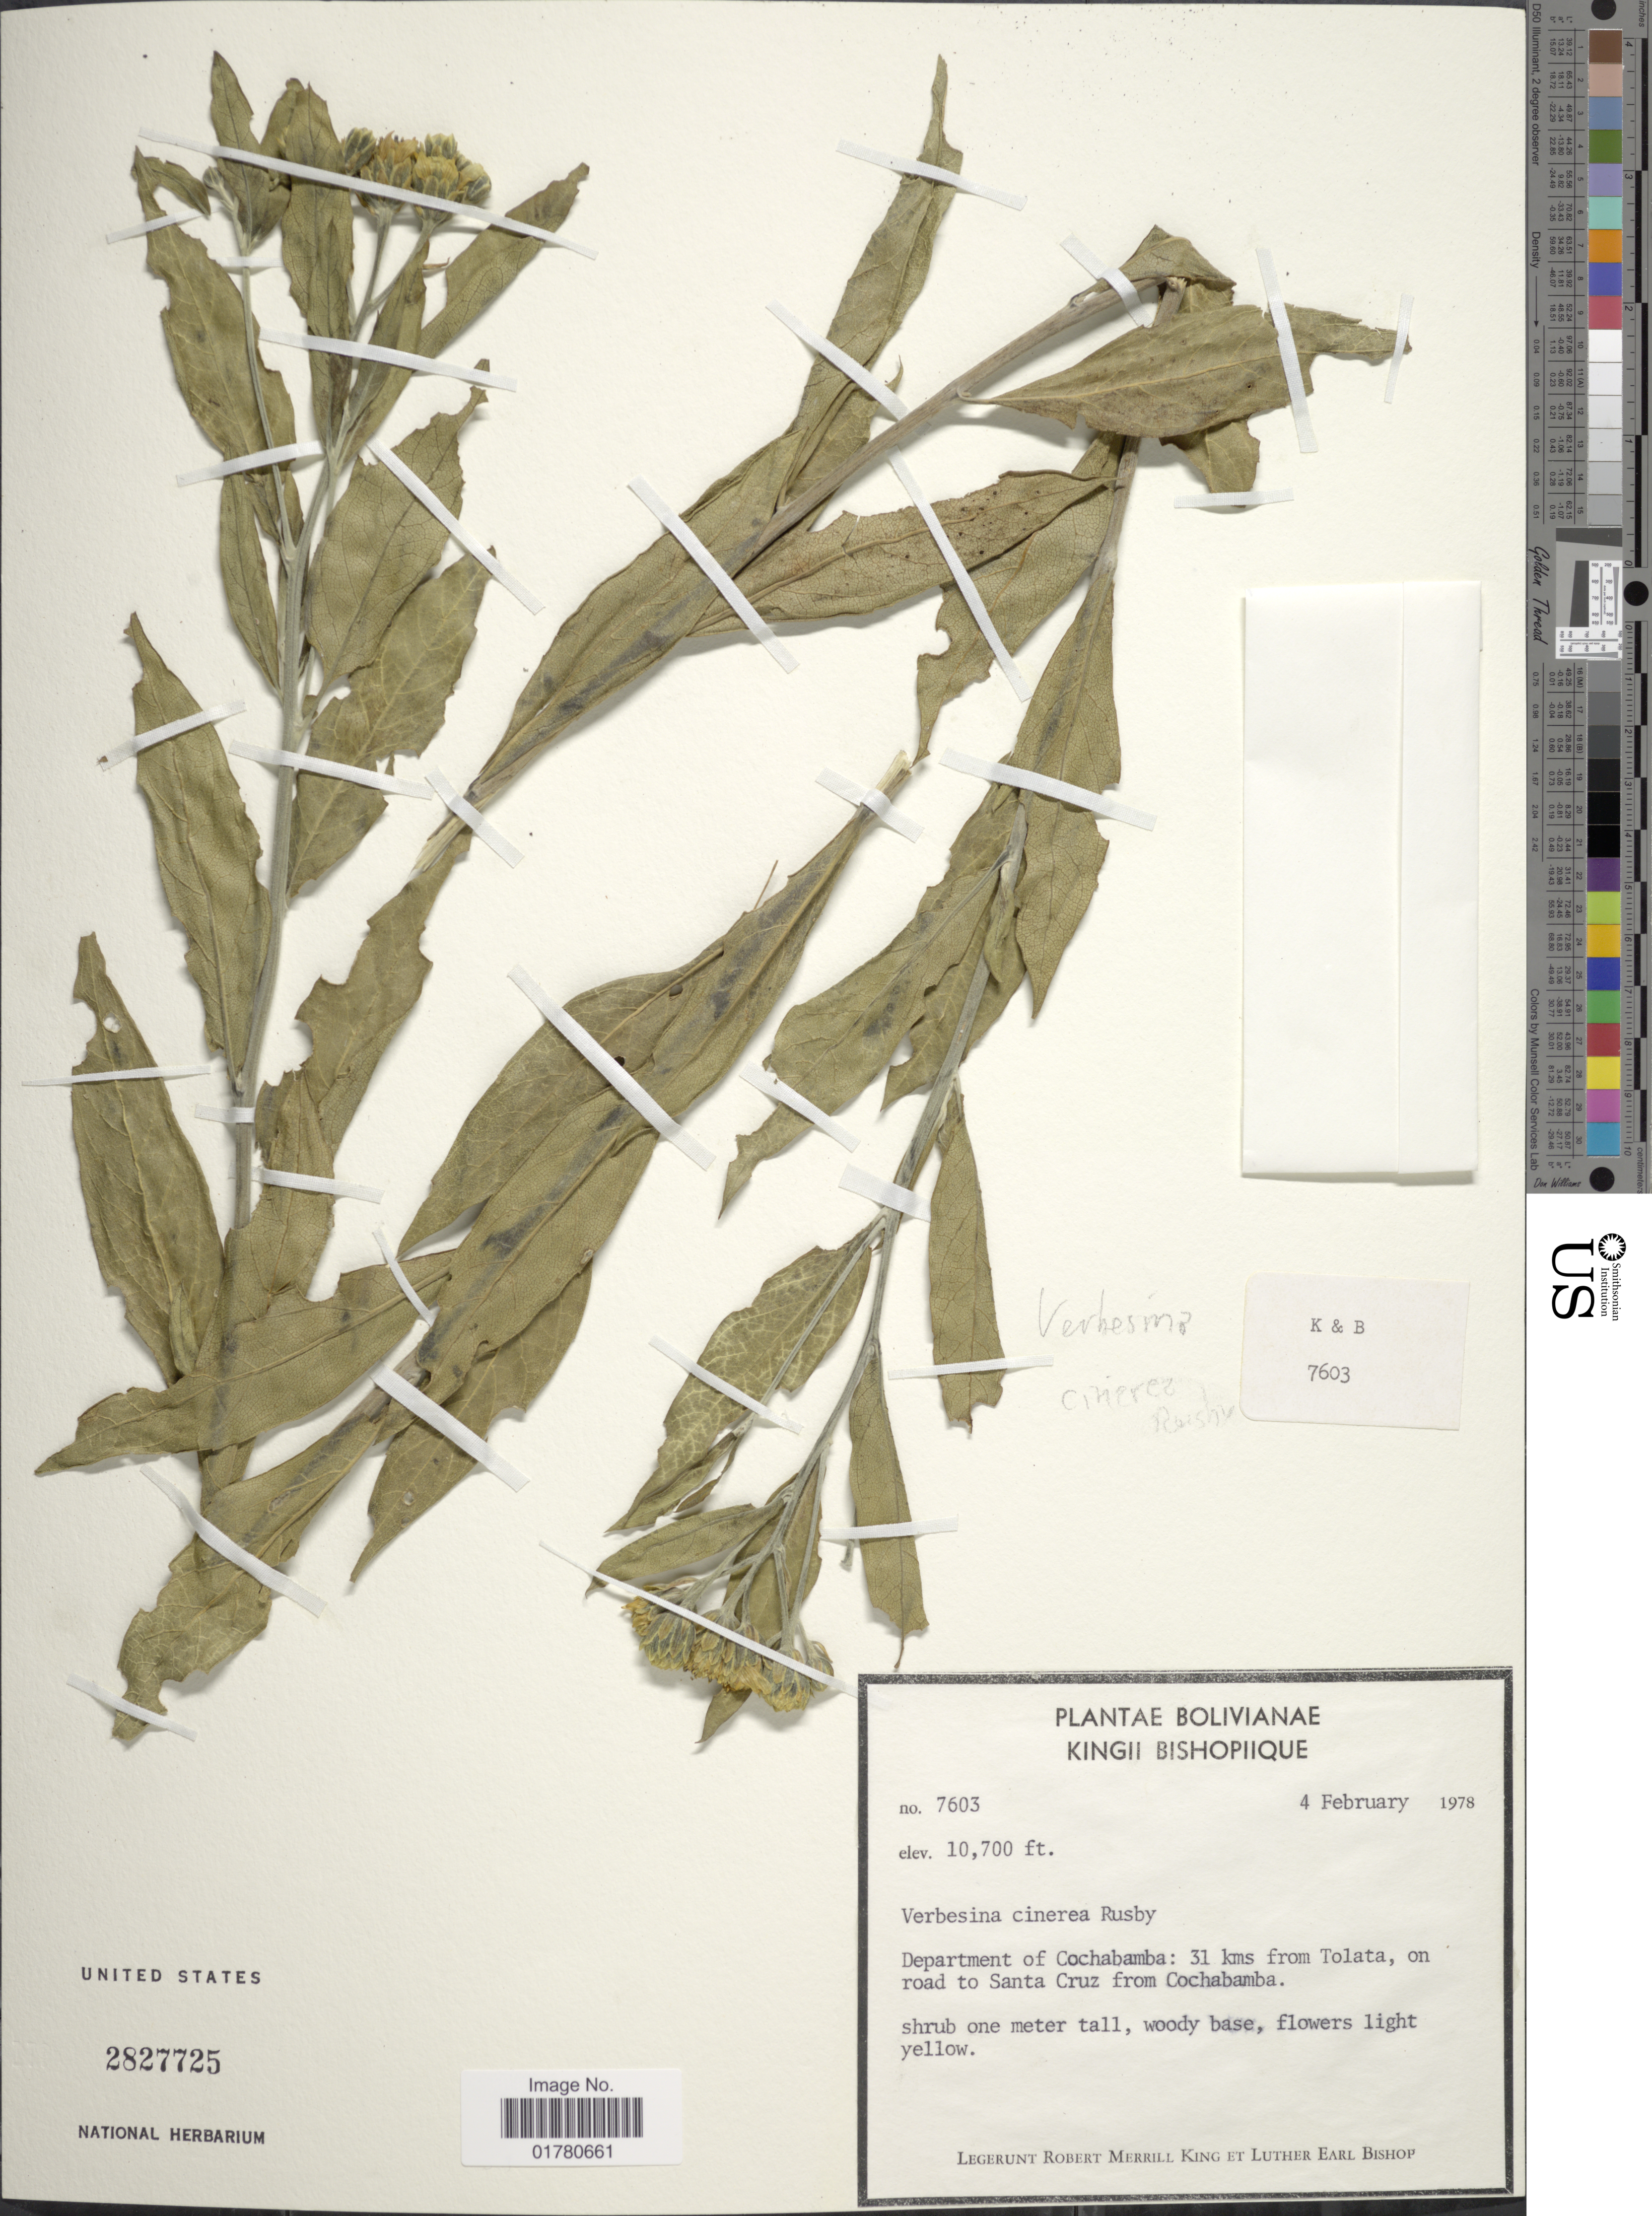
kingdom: Plantae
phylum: Tracheophyta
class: Magnoliopsida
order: Asterales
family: Asteraceae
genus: Verbesina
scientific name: Verbesina cinerea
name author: Rusby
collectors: R. M. King & L. E. Bishop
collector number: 7603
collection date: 1978-02-04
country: Bolivia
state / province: Cochabamba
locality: Department of Cochabamba: 31 kms from Tolata, on road to Santa Cruz from Cochabamba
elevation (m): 3261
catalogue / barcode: US 2827725